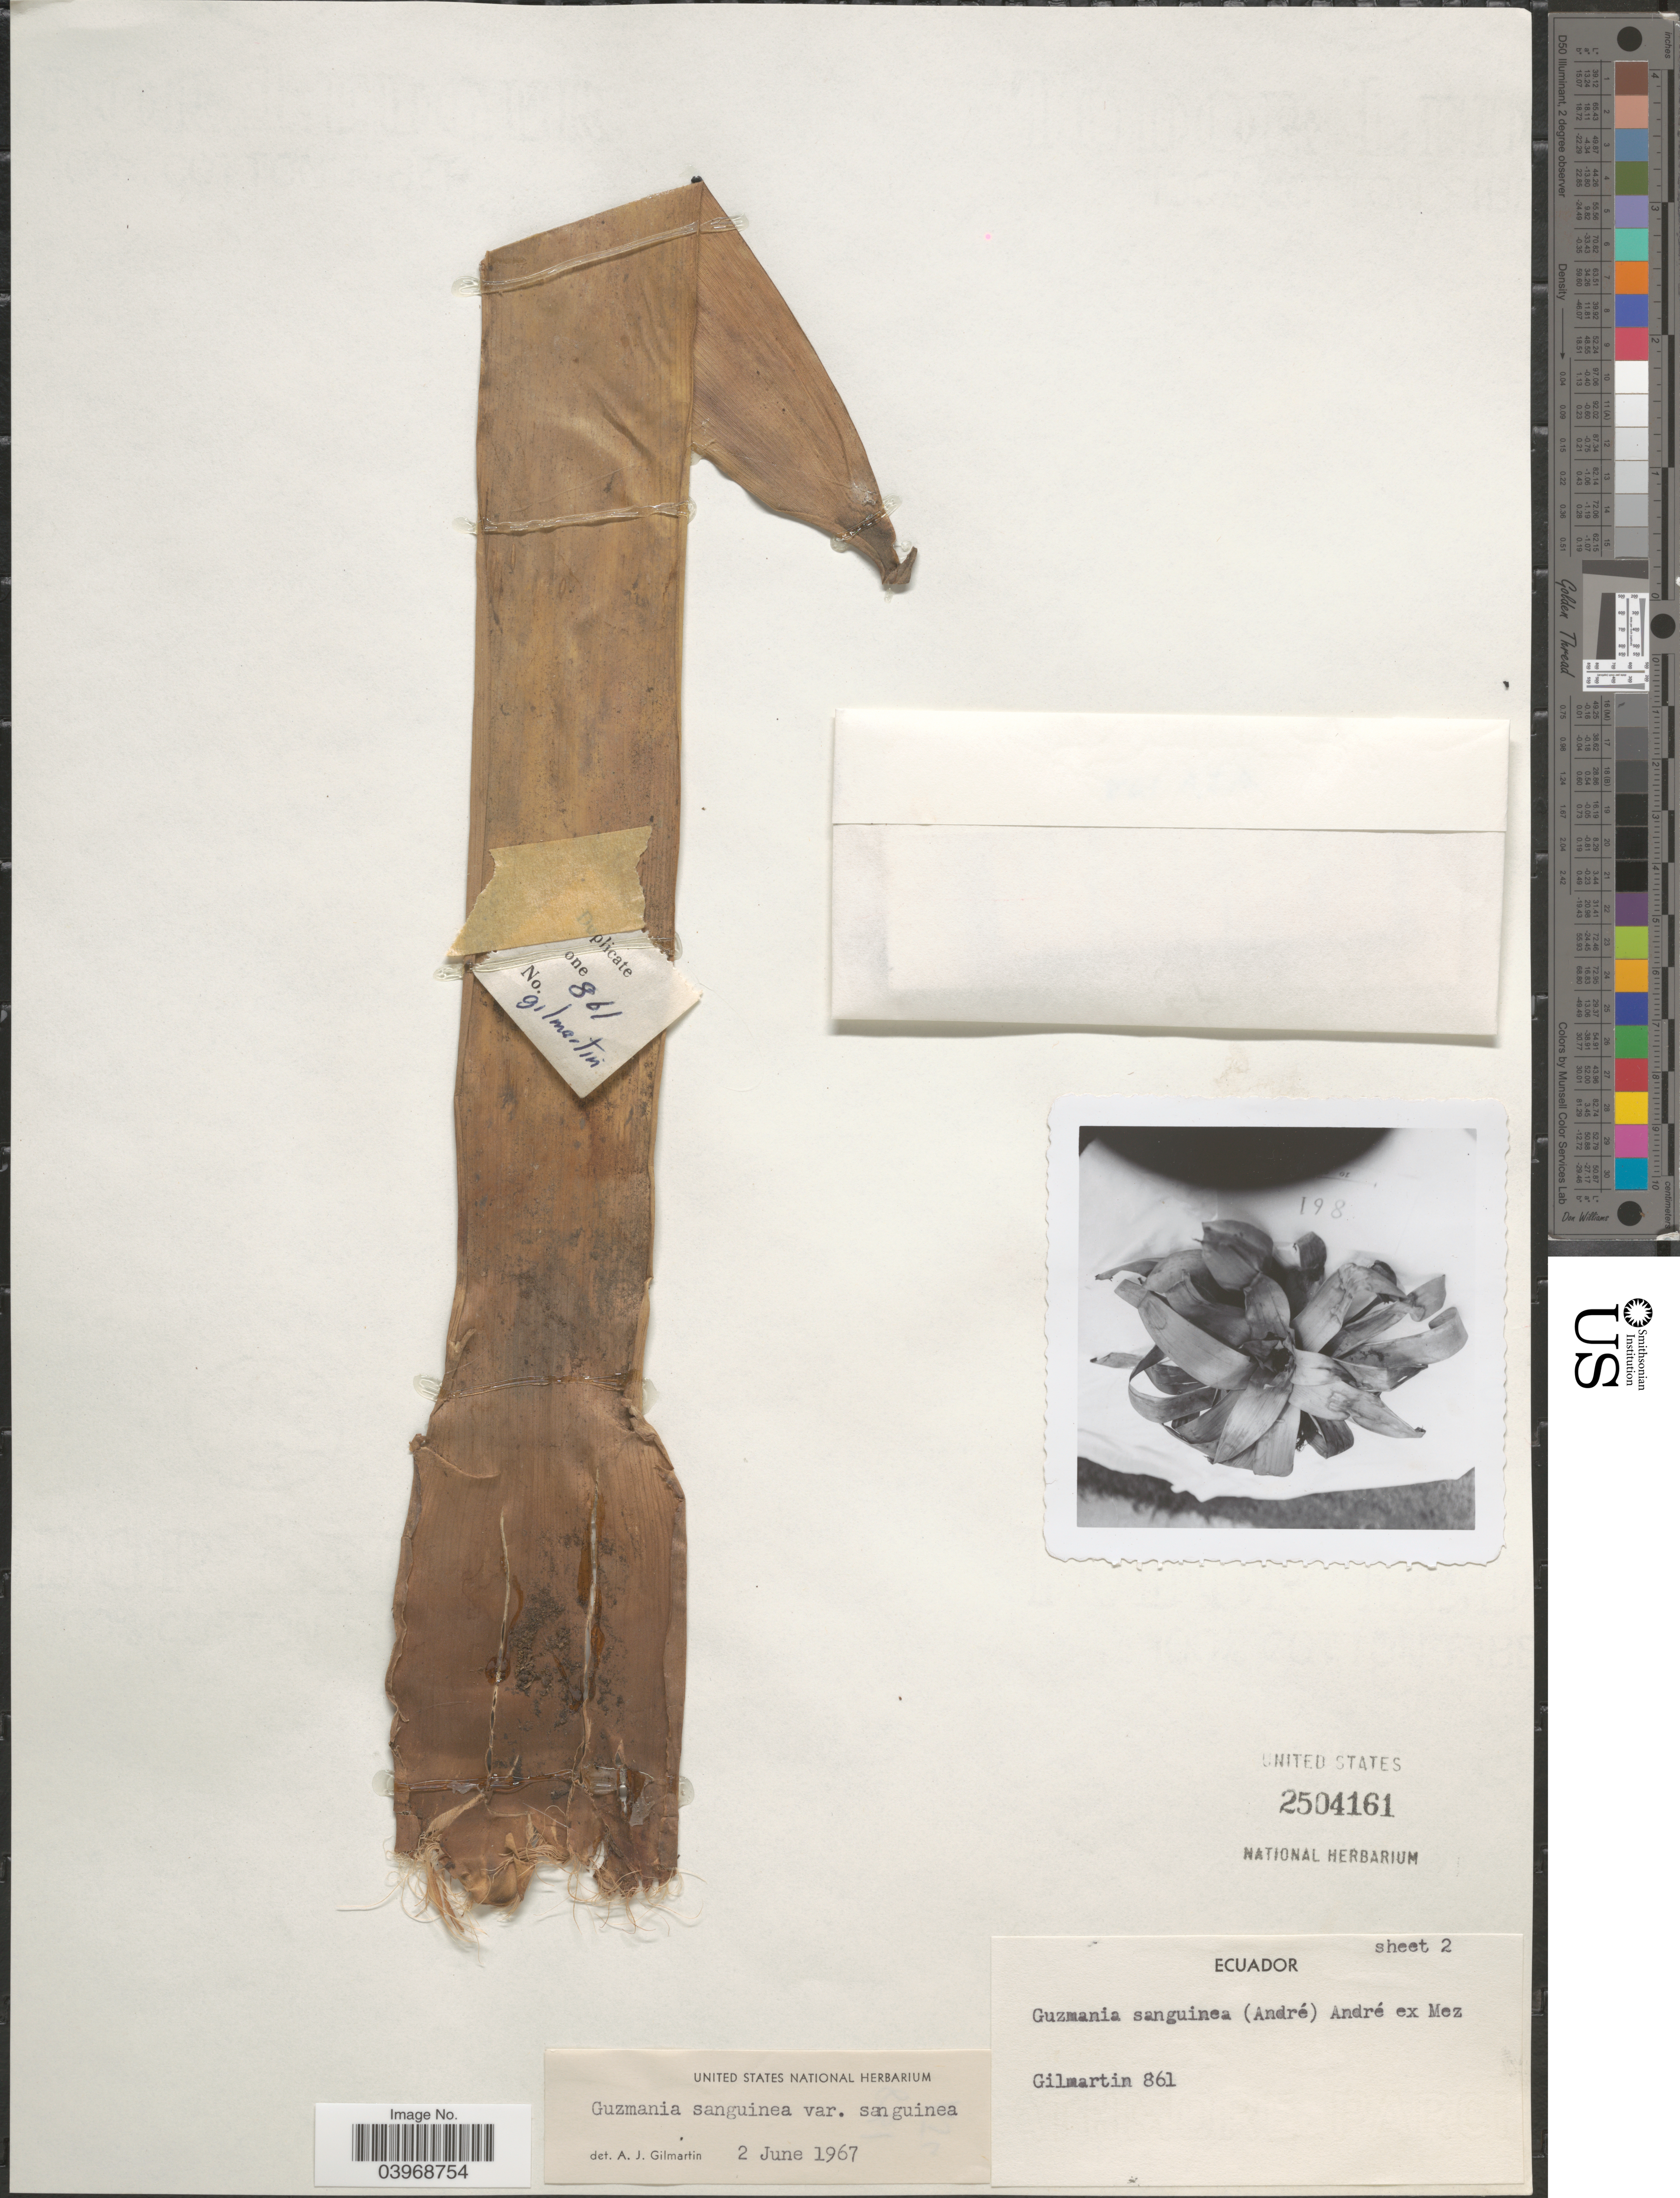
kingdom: Plantae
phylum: Tracheophyta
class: Liliopsida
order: Poales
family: Bromeliaceae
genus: Guzmania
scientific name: Guzmania sanguinea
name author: (André) André ex Mez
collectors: Gilmartin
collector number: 861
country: Ecuador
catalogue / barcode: US 2504161